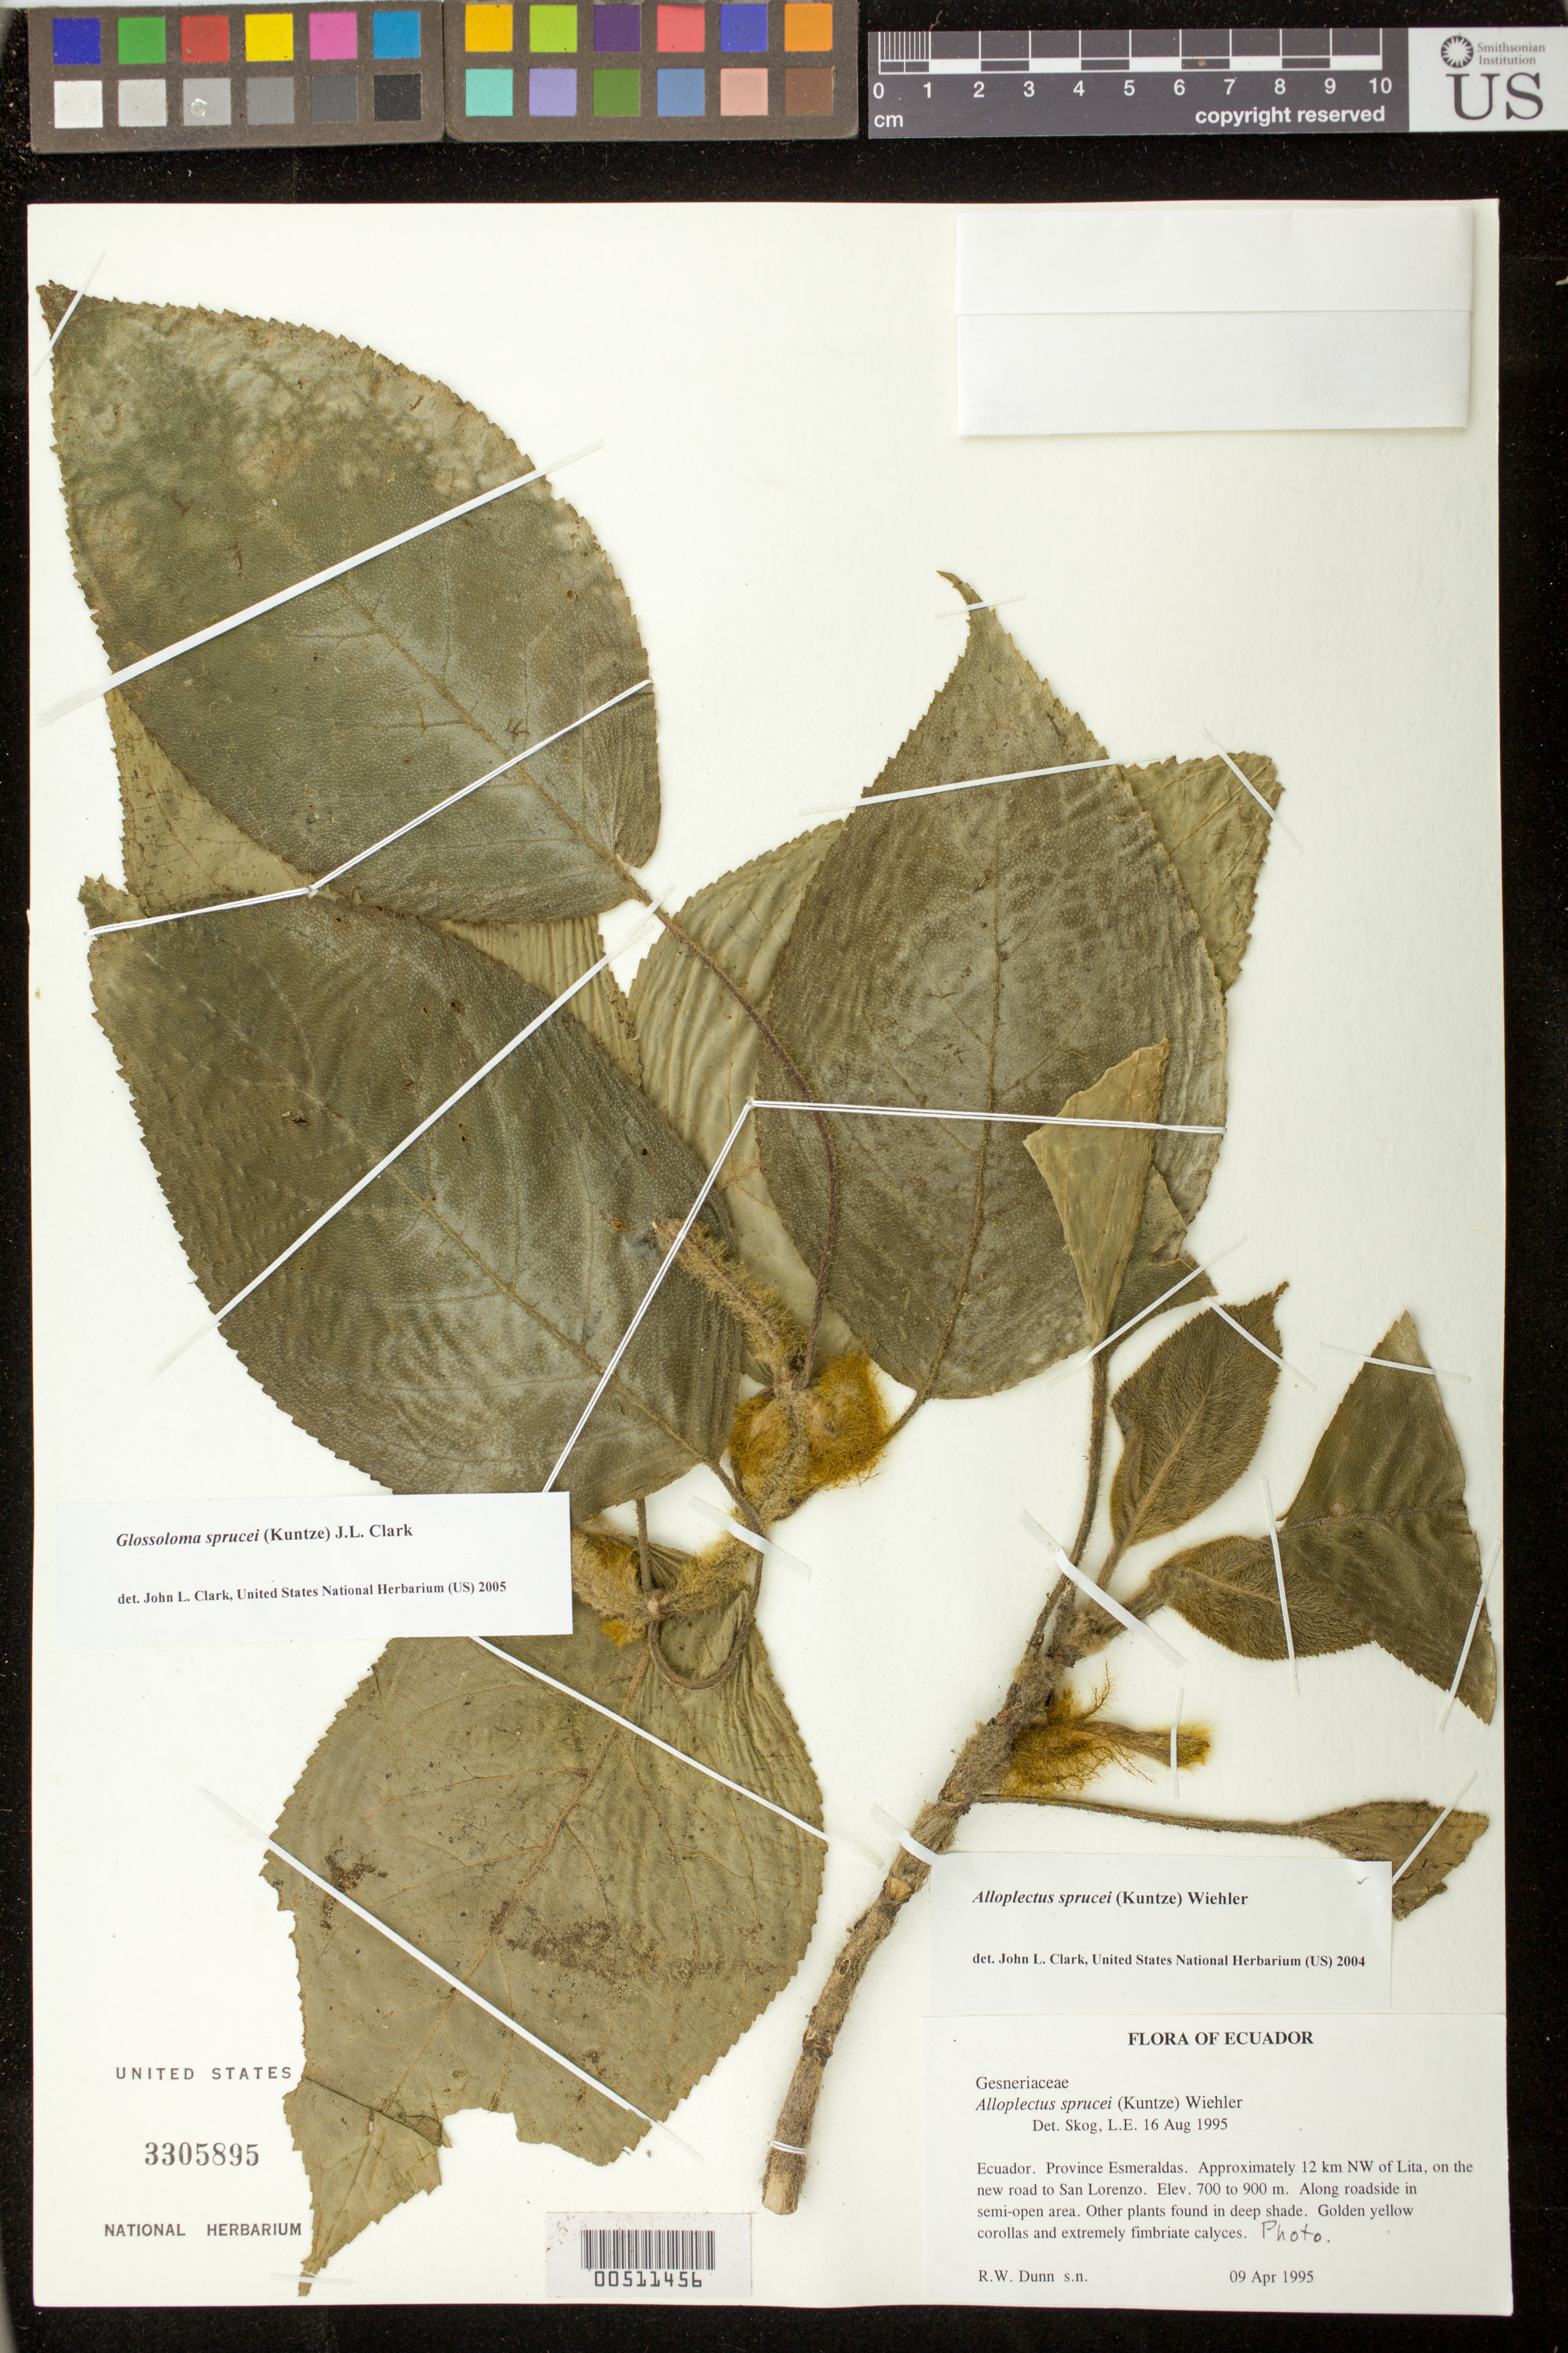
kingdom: Plantae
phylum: Tracheophyta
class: Magnoliopsida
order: Lamiales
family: Gesneriaceae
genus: Glossoloma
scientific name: Glossoloma sprucei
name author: (Kuntze) J.L. Clark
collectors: R. Dunn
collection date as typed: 09 Apr 1995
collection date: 1995-04-09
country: Ecuador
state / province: Esmeraldas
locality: NW of Lita, road to San Lorenzo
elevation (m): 700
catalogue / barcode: US 3305895